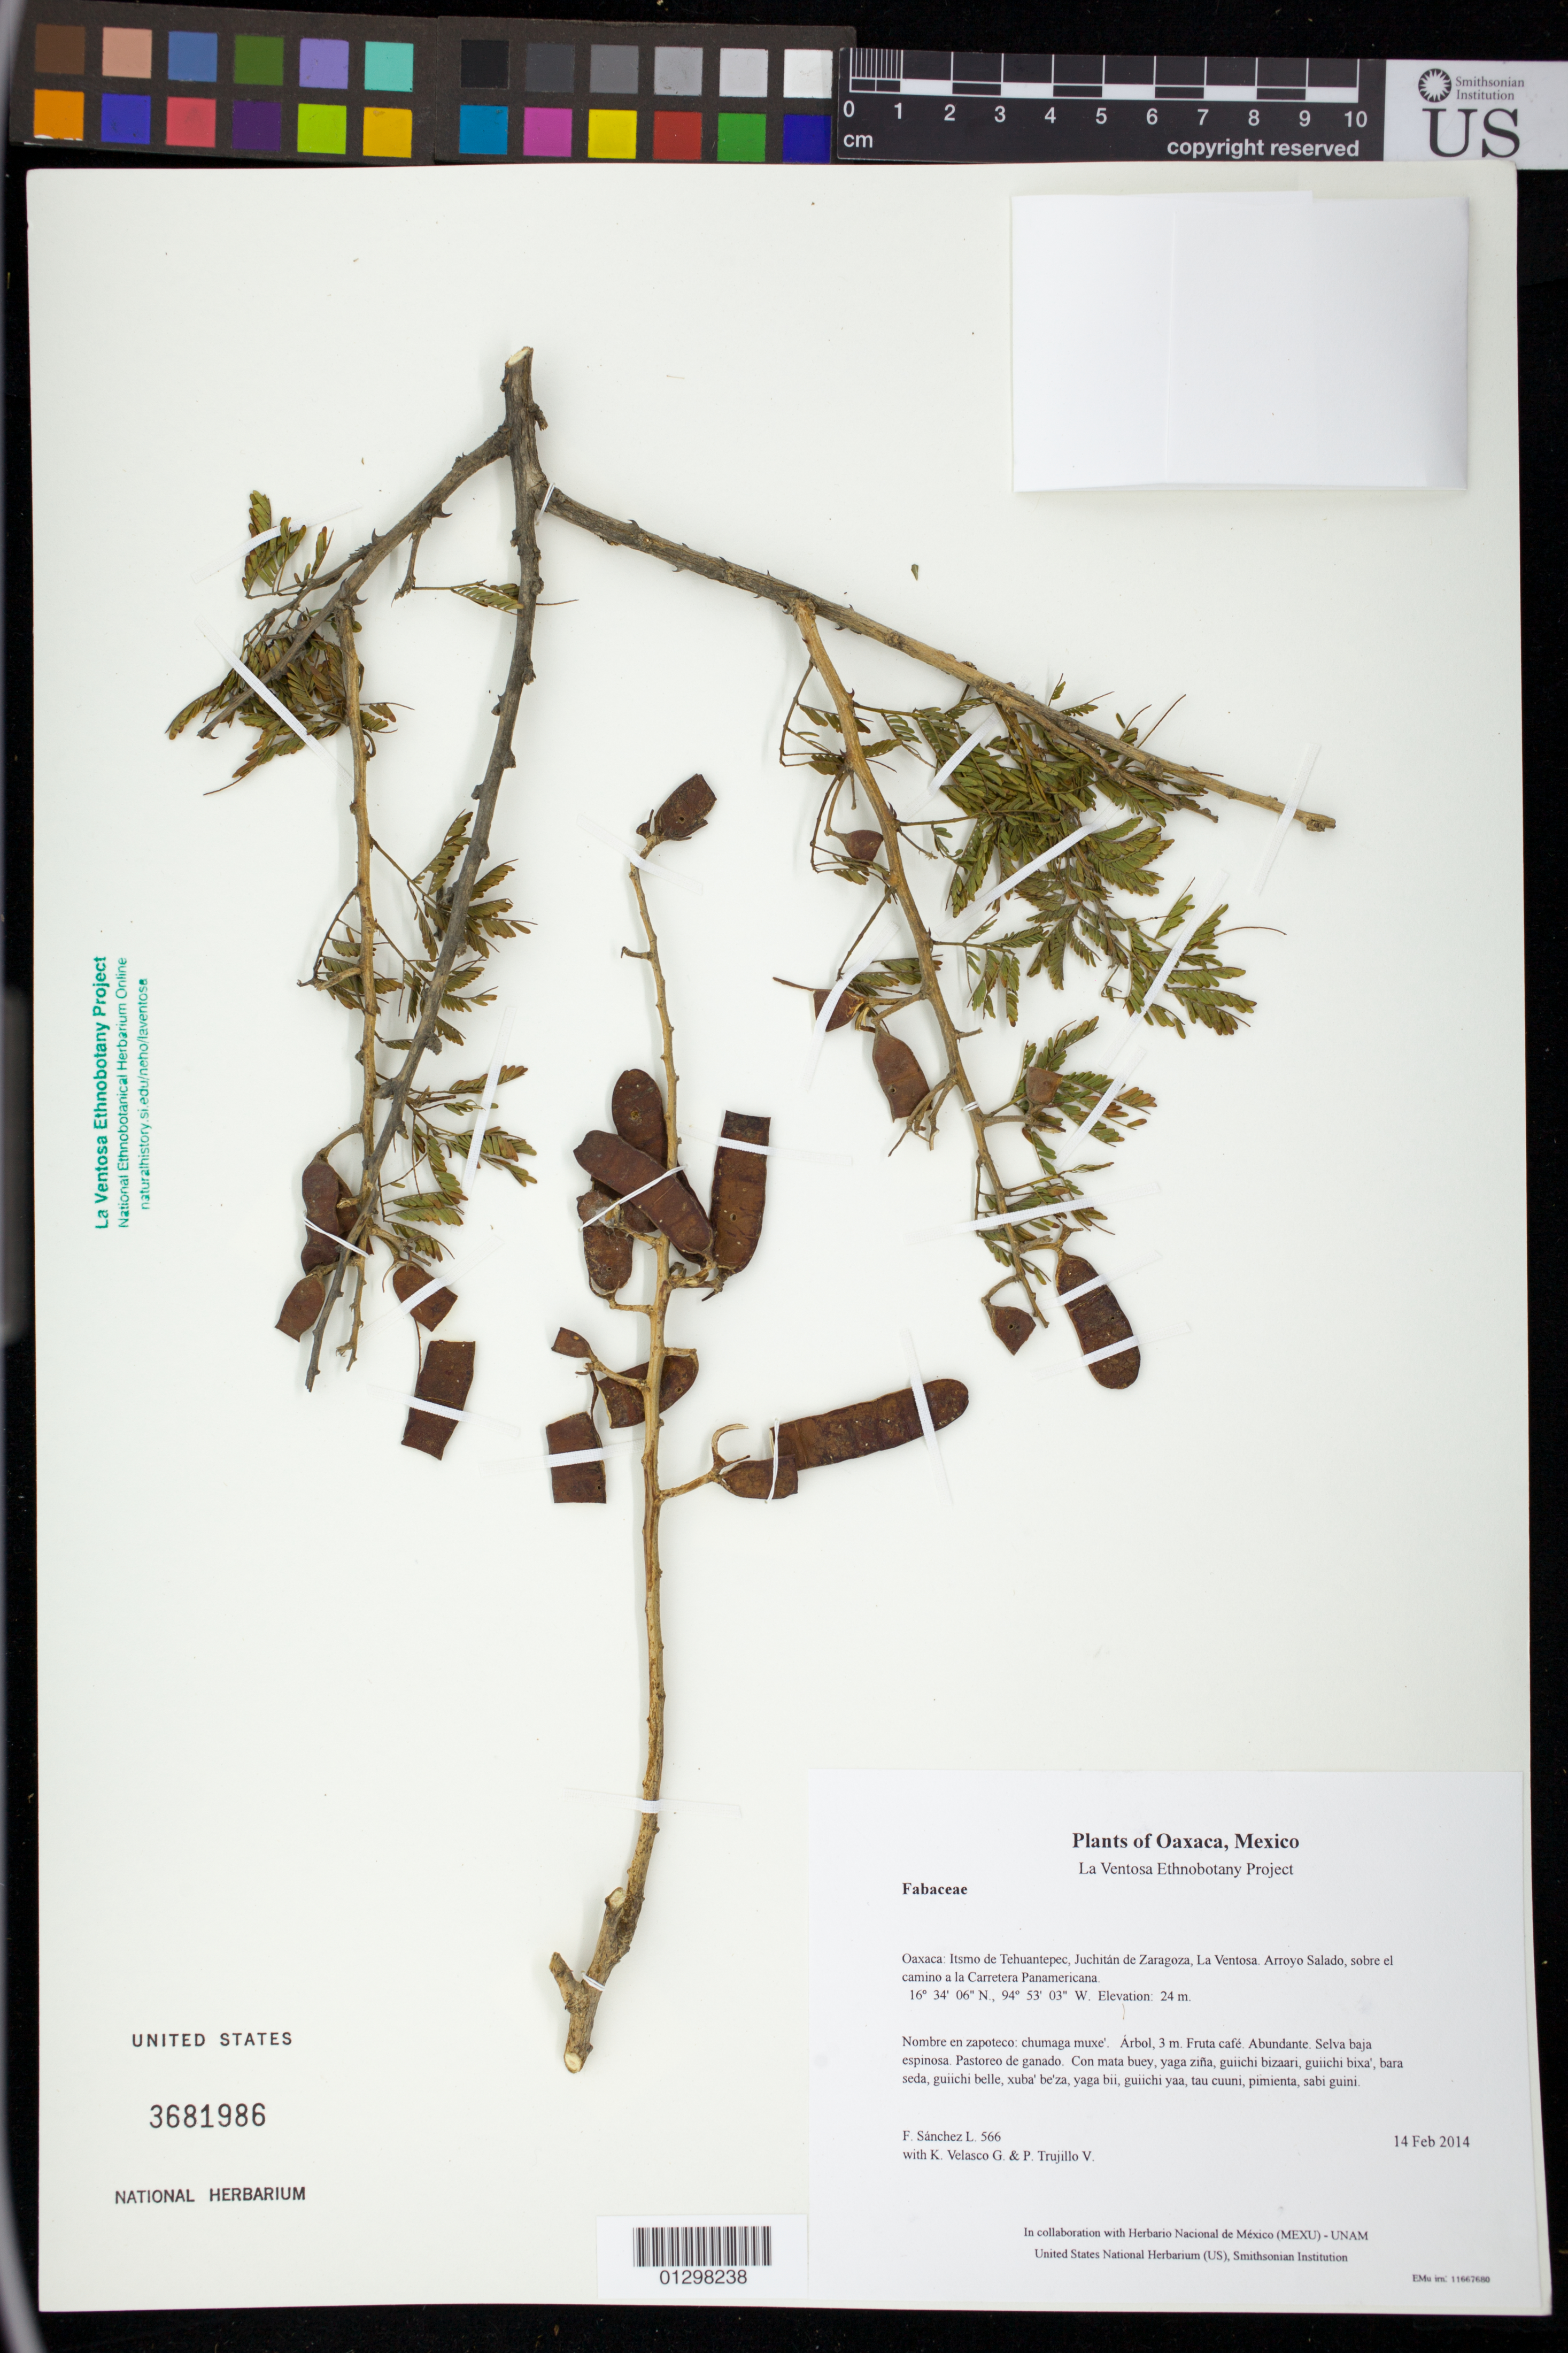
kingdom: Plantae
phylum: Tracheophyta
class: Magnoliopsida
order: Fabales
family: Fabaceae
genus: Mimosa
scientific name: Mimosa hexandra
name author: Micheli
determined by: Grether, R.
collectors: F. Sánchez L., K. Velasco G. & P. Trujillo V.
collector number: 566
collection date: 2014-02-14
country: Mexico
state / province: Oaxaca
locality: Itsmo de Tehuantepec, Juchitán de Zaragoza, La Ventosa. Arroyo Salado, sobre el camino a la Carretera Panamericana.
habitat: Selva baja espinosa. Pastoreo de ganado.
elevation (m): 24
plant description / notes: JEBOT, MEXU, SERO, US; Yaga. 3 m. Cuaananaxhi namuu. Stale.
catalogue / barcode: US 3681986